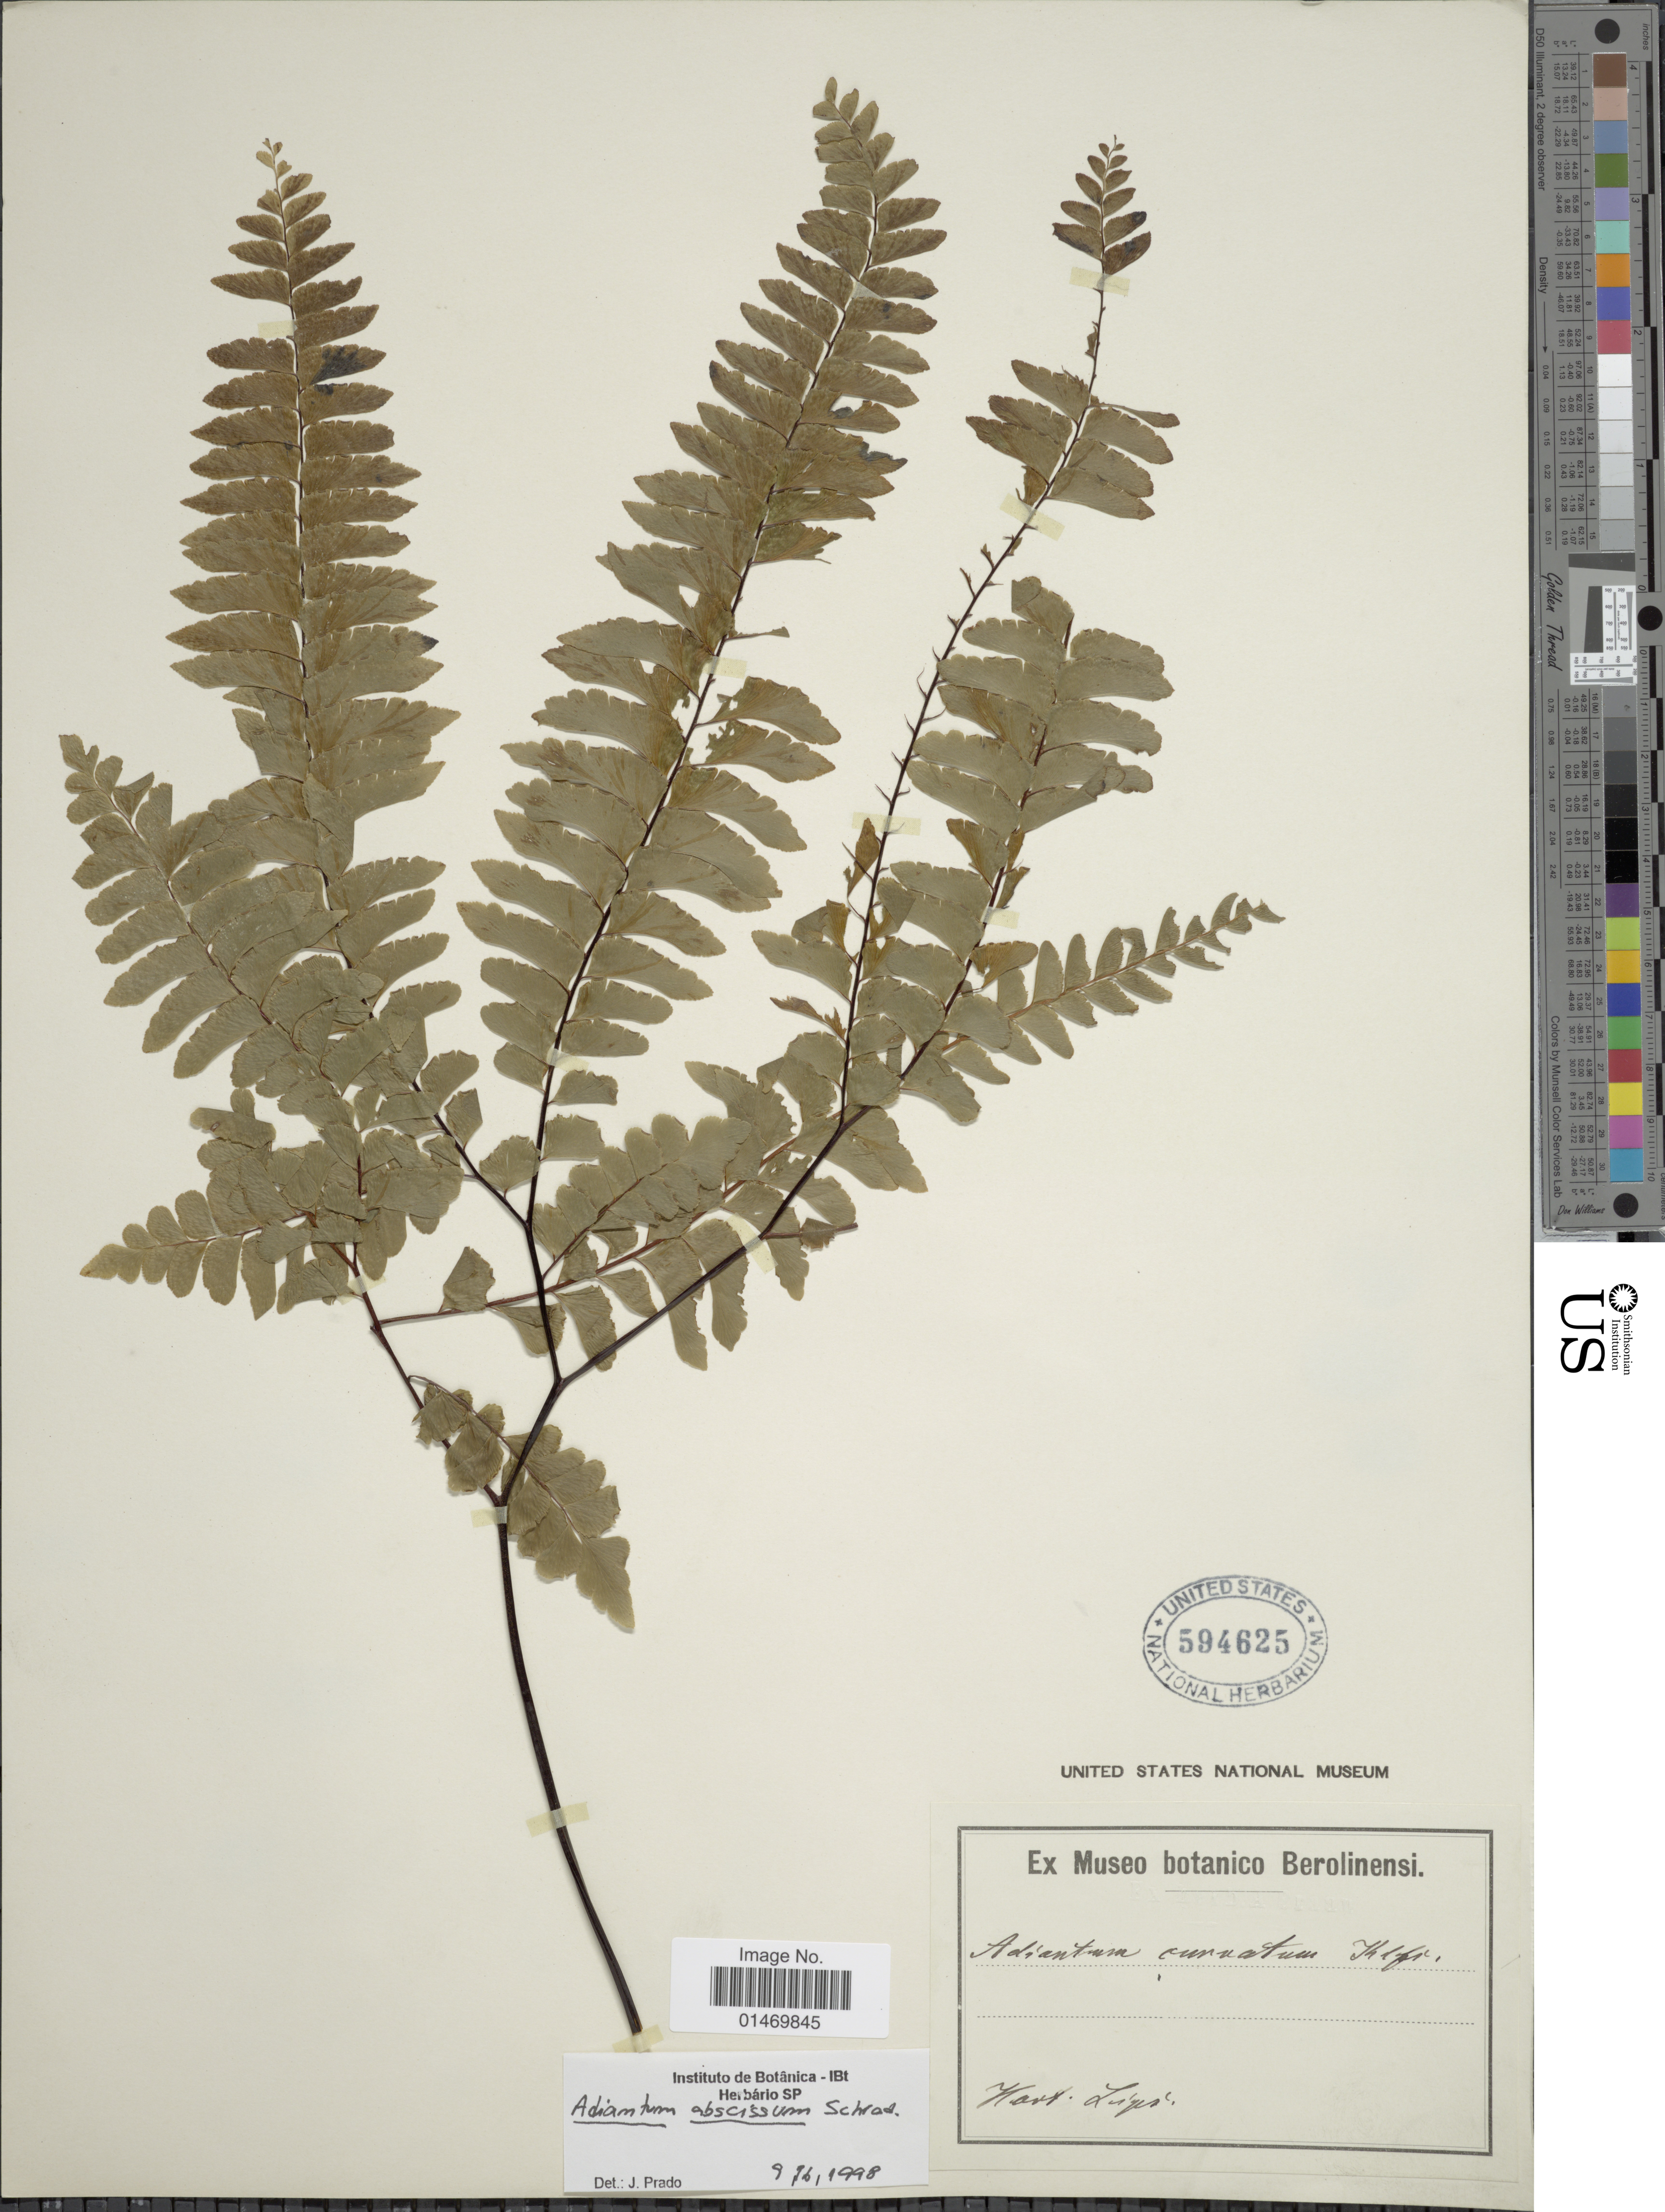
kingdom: Plantae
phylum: Tracheophyta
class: Polypodiopsida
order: Polypodiales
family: Pteridaceae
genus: Adiantum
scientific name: Adiantum abscissum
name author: Schrad.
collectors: ex Mus. Bot. Berolinensi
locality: Hort Lupi [interpreted]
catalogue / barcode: US 594625